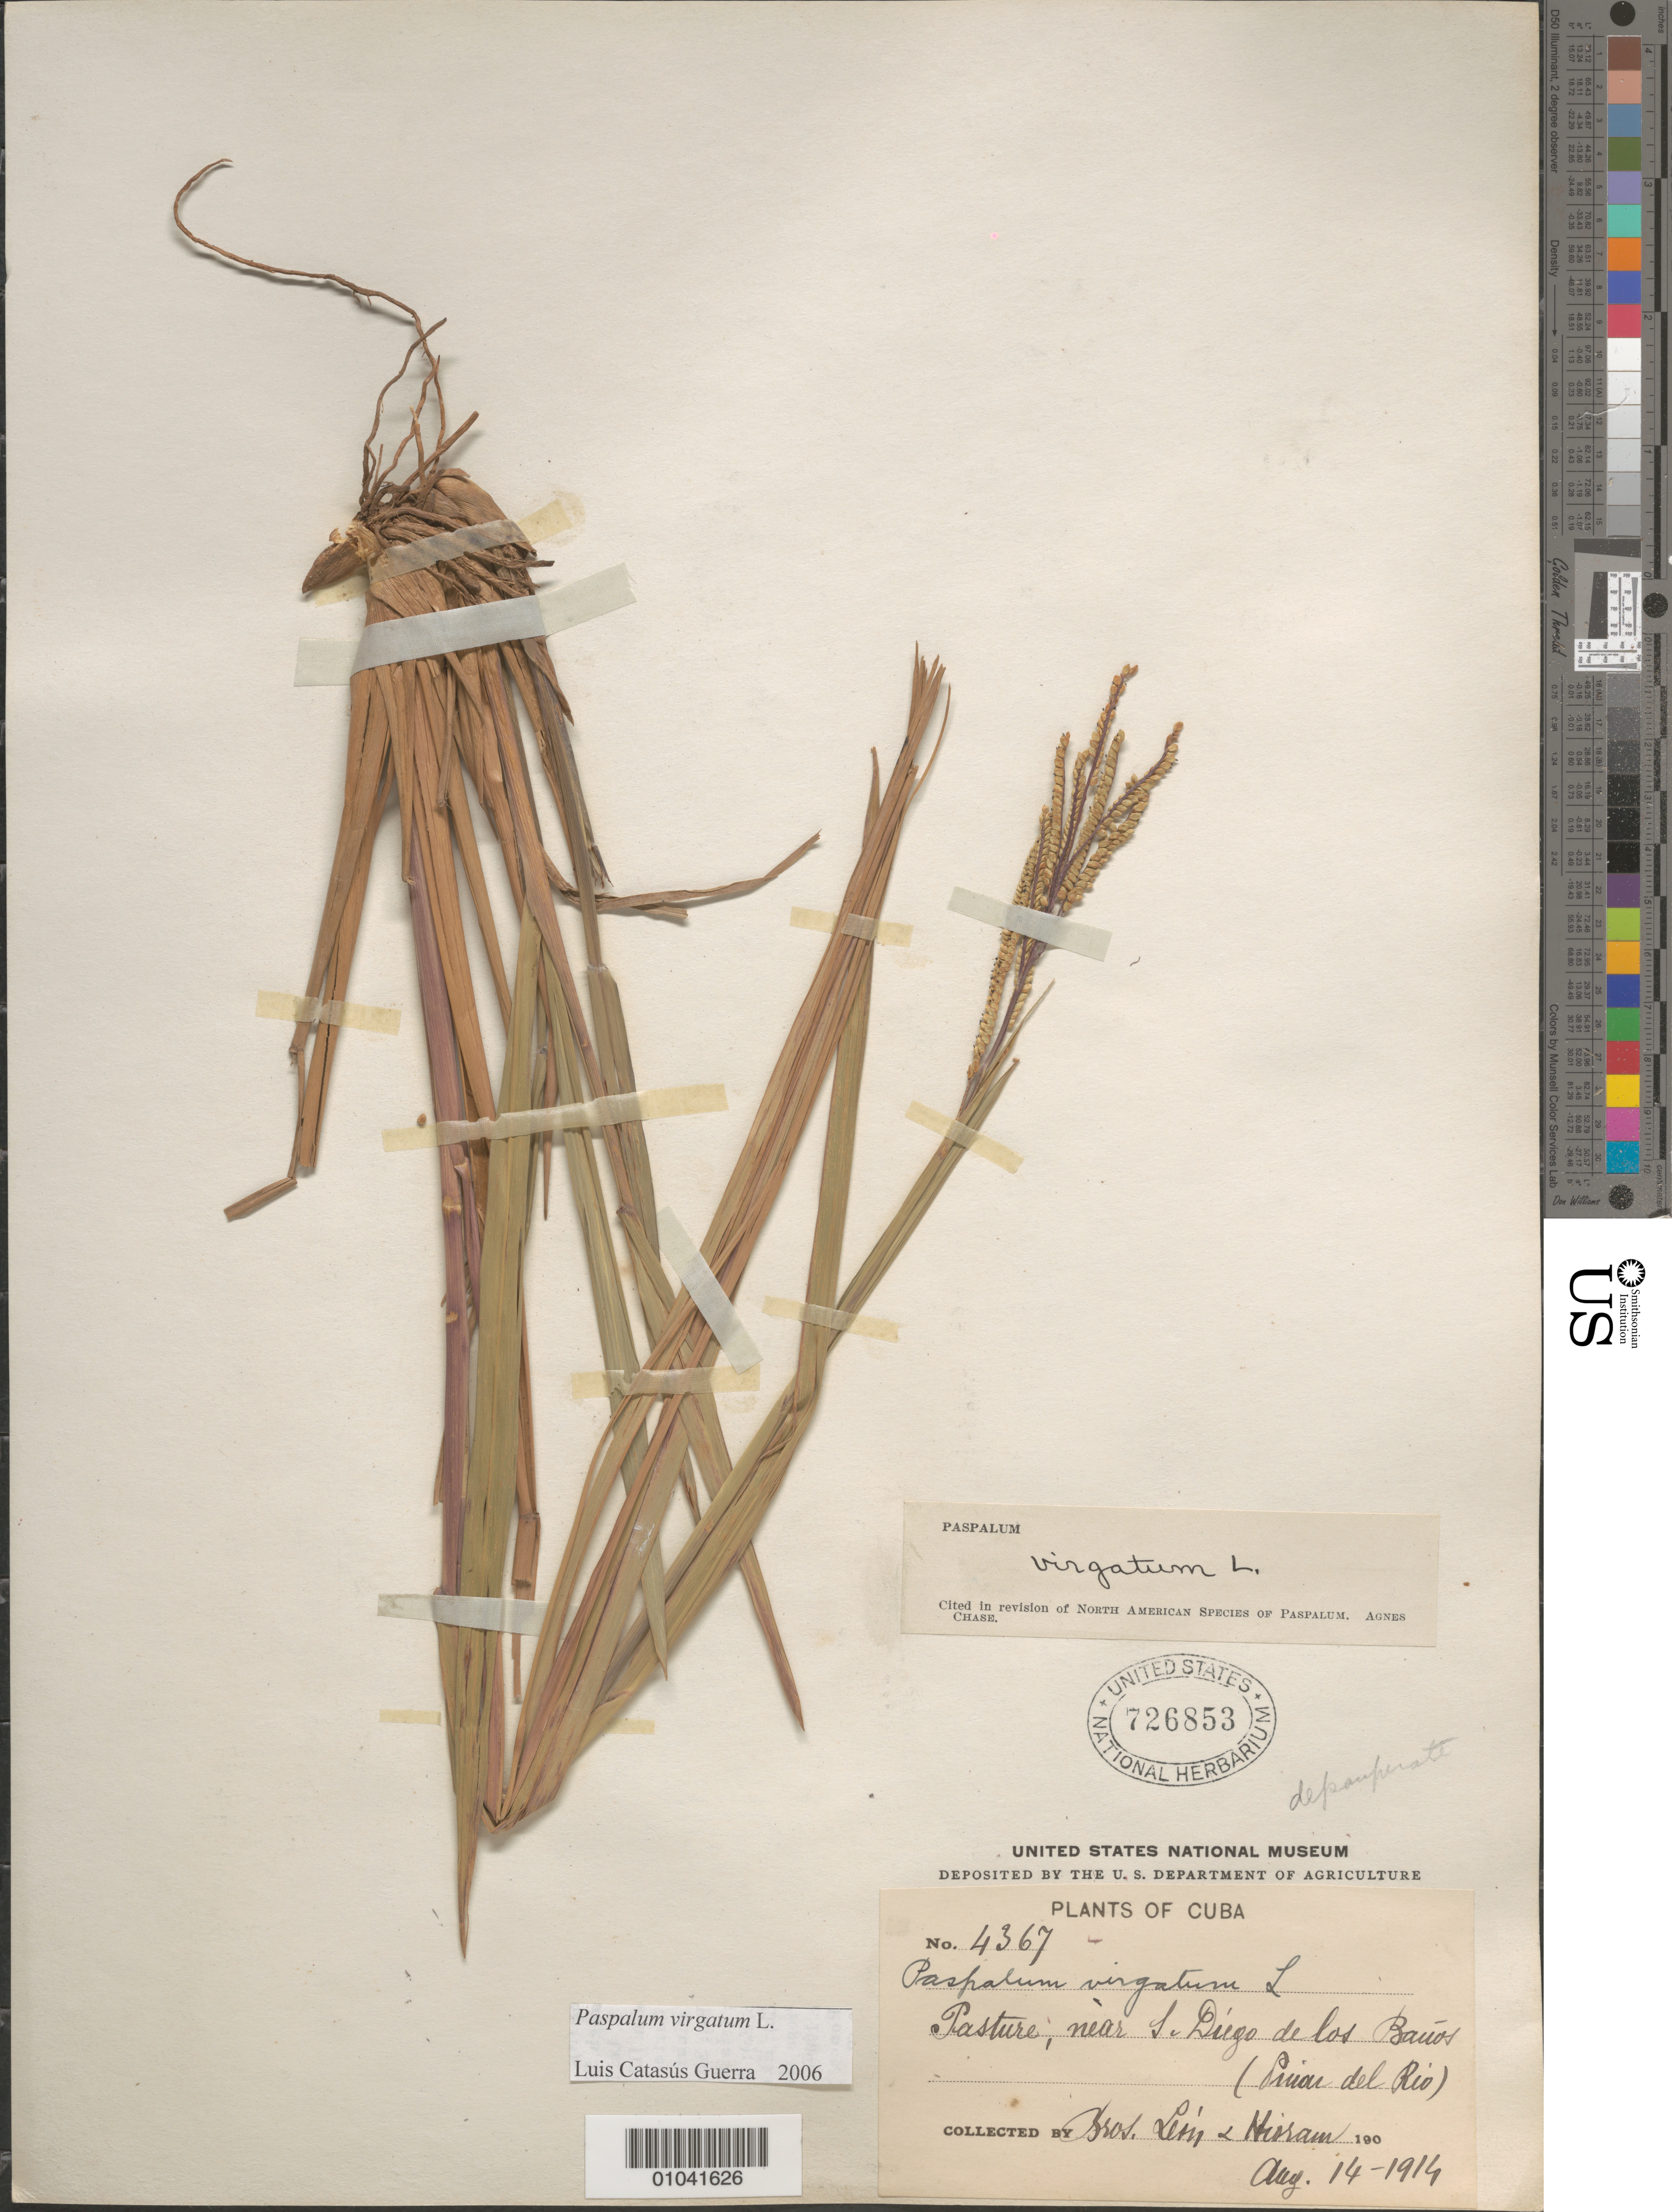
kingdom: Plantae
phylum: Tracheophyta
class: Liliopsida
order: Poales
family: Poaceae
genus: Paspalum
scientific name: Paspalum virgatum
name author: L.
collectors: Bro. León & Bro. Hioram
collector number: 4367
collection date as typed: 14 Aug 1914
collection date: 1914-08-14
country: Cuba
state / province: Pinar del Rio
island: Cuba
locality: Near San Diego de los Banos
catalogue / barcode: US 726853